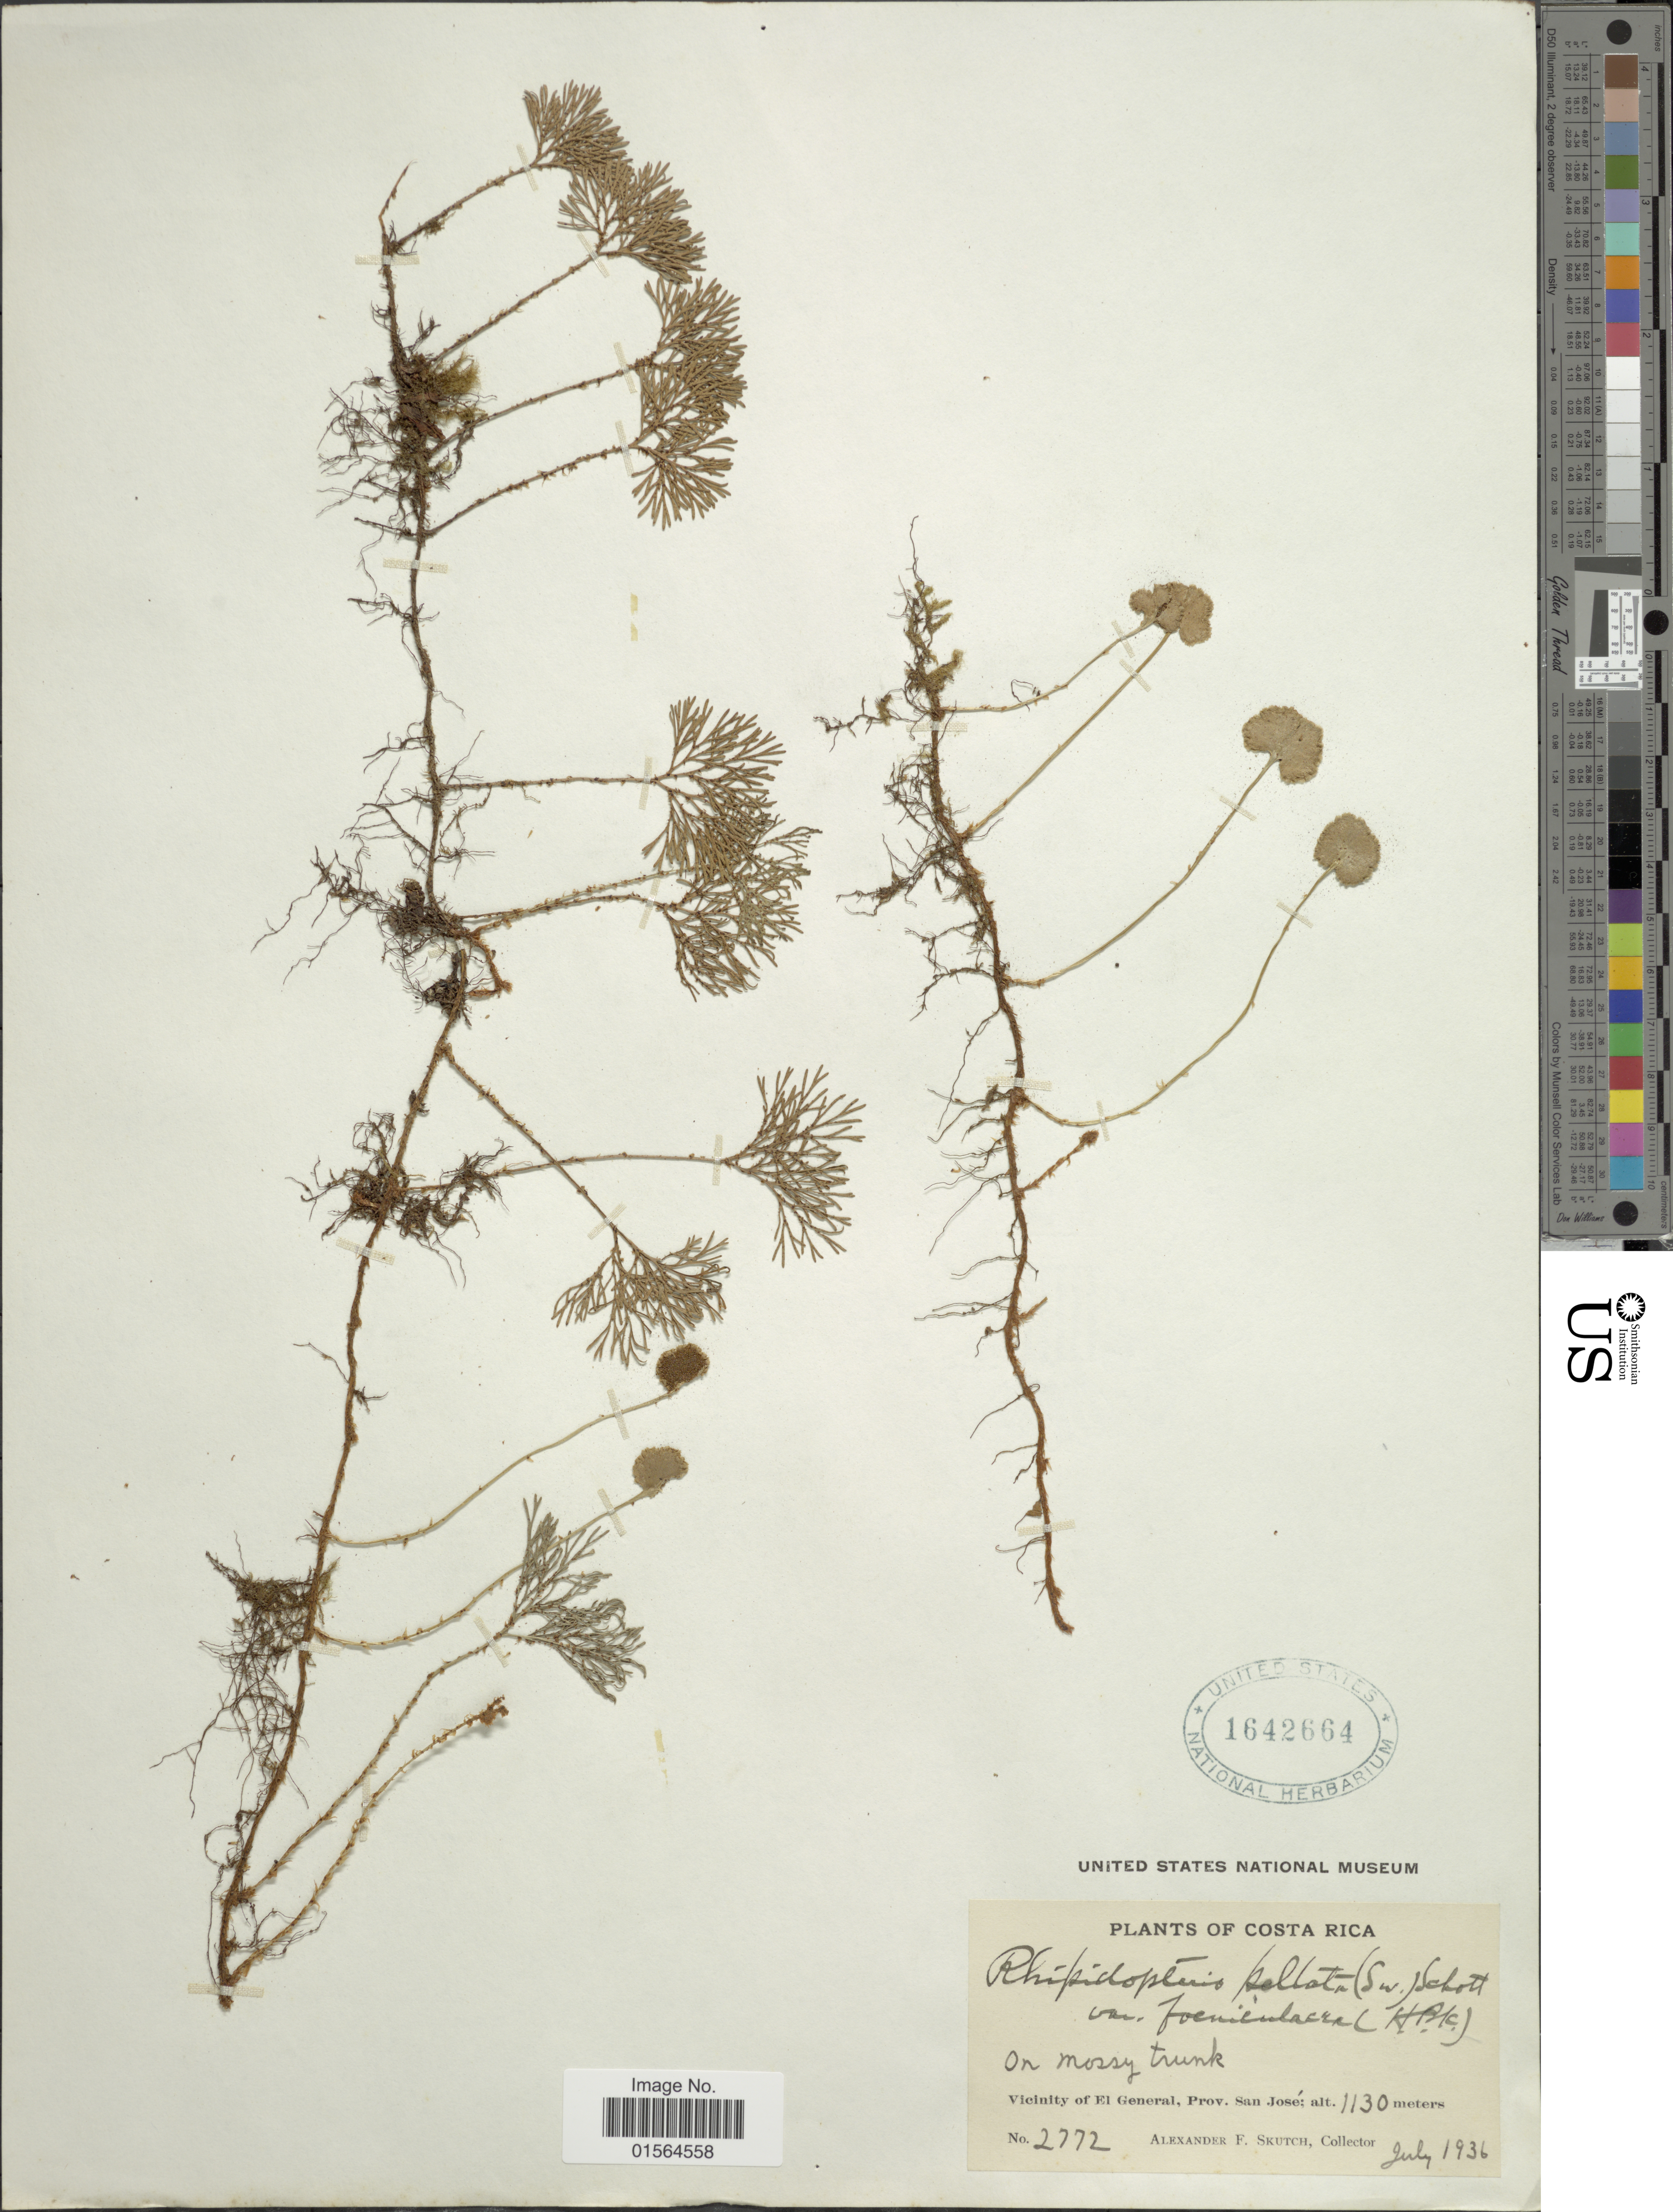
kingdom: Plantae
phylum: Tracheophyta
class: Polypodiopsida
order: Polypodiales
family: Dryopteridaceae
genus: Elaphoglossum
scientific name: Elaphoglossum peltatum f. foeniculaceum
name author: (Hook. & Grev.) Mickel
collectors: A. F. Skutch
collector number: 2772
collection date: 1936-07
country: Costa Rica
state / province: San José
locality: Vicinity of El General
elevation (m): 1130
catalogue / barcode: US 1642664